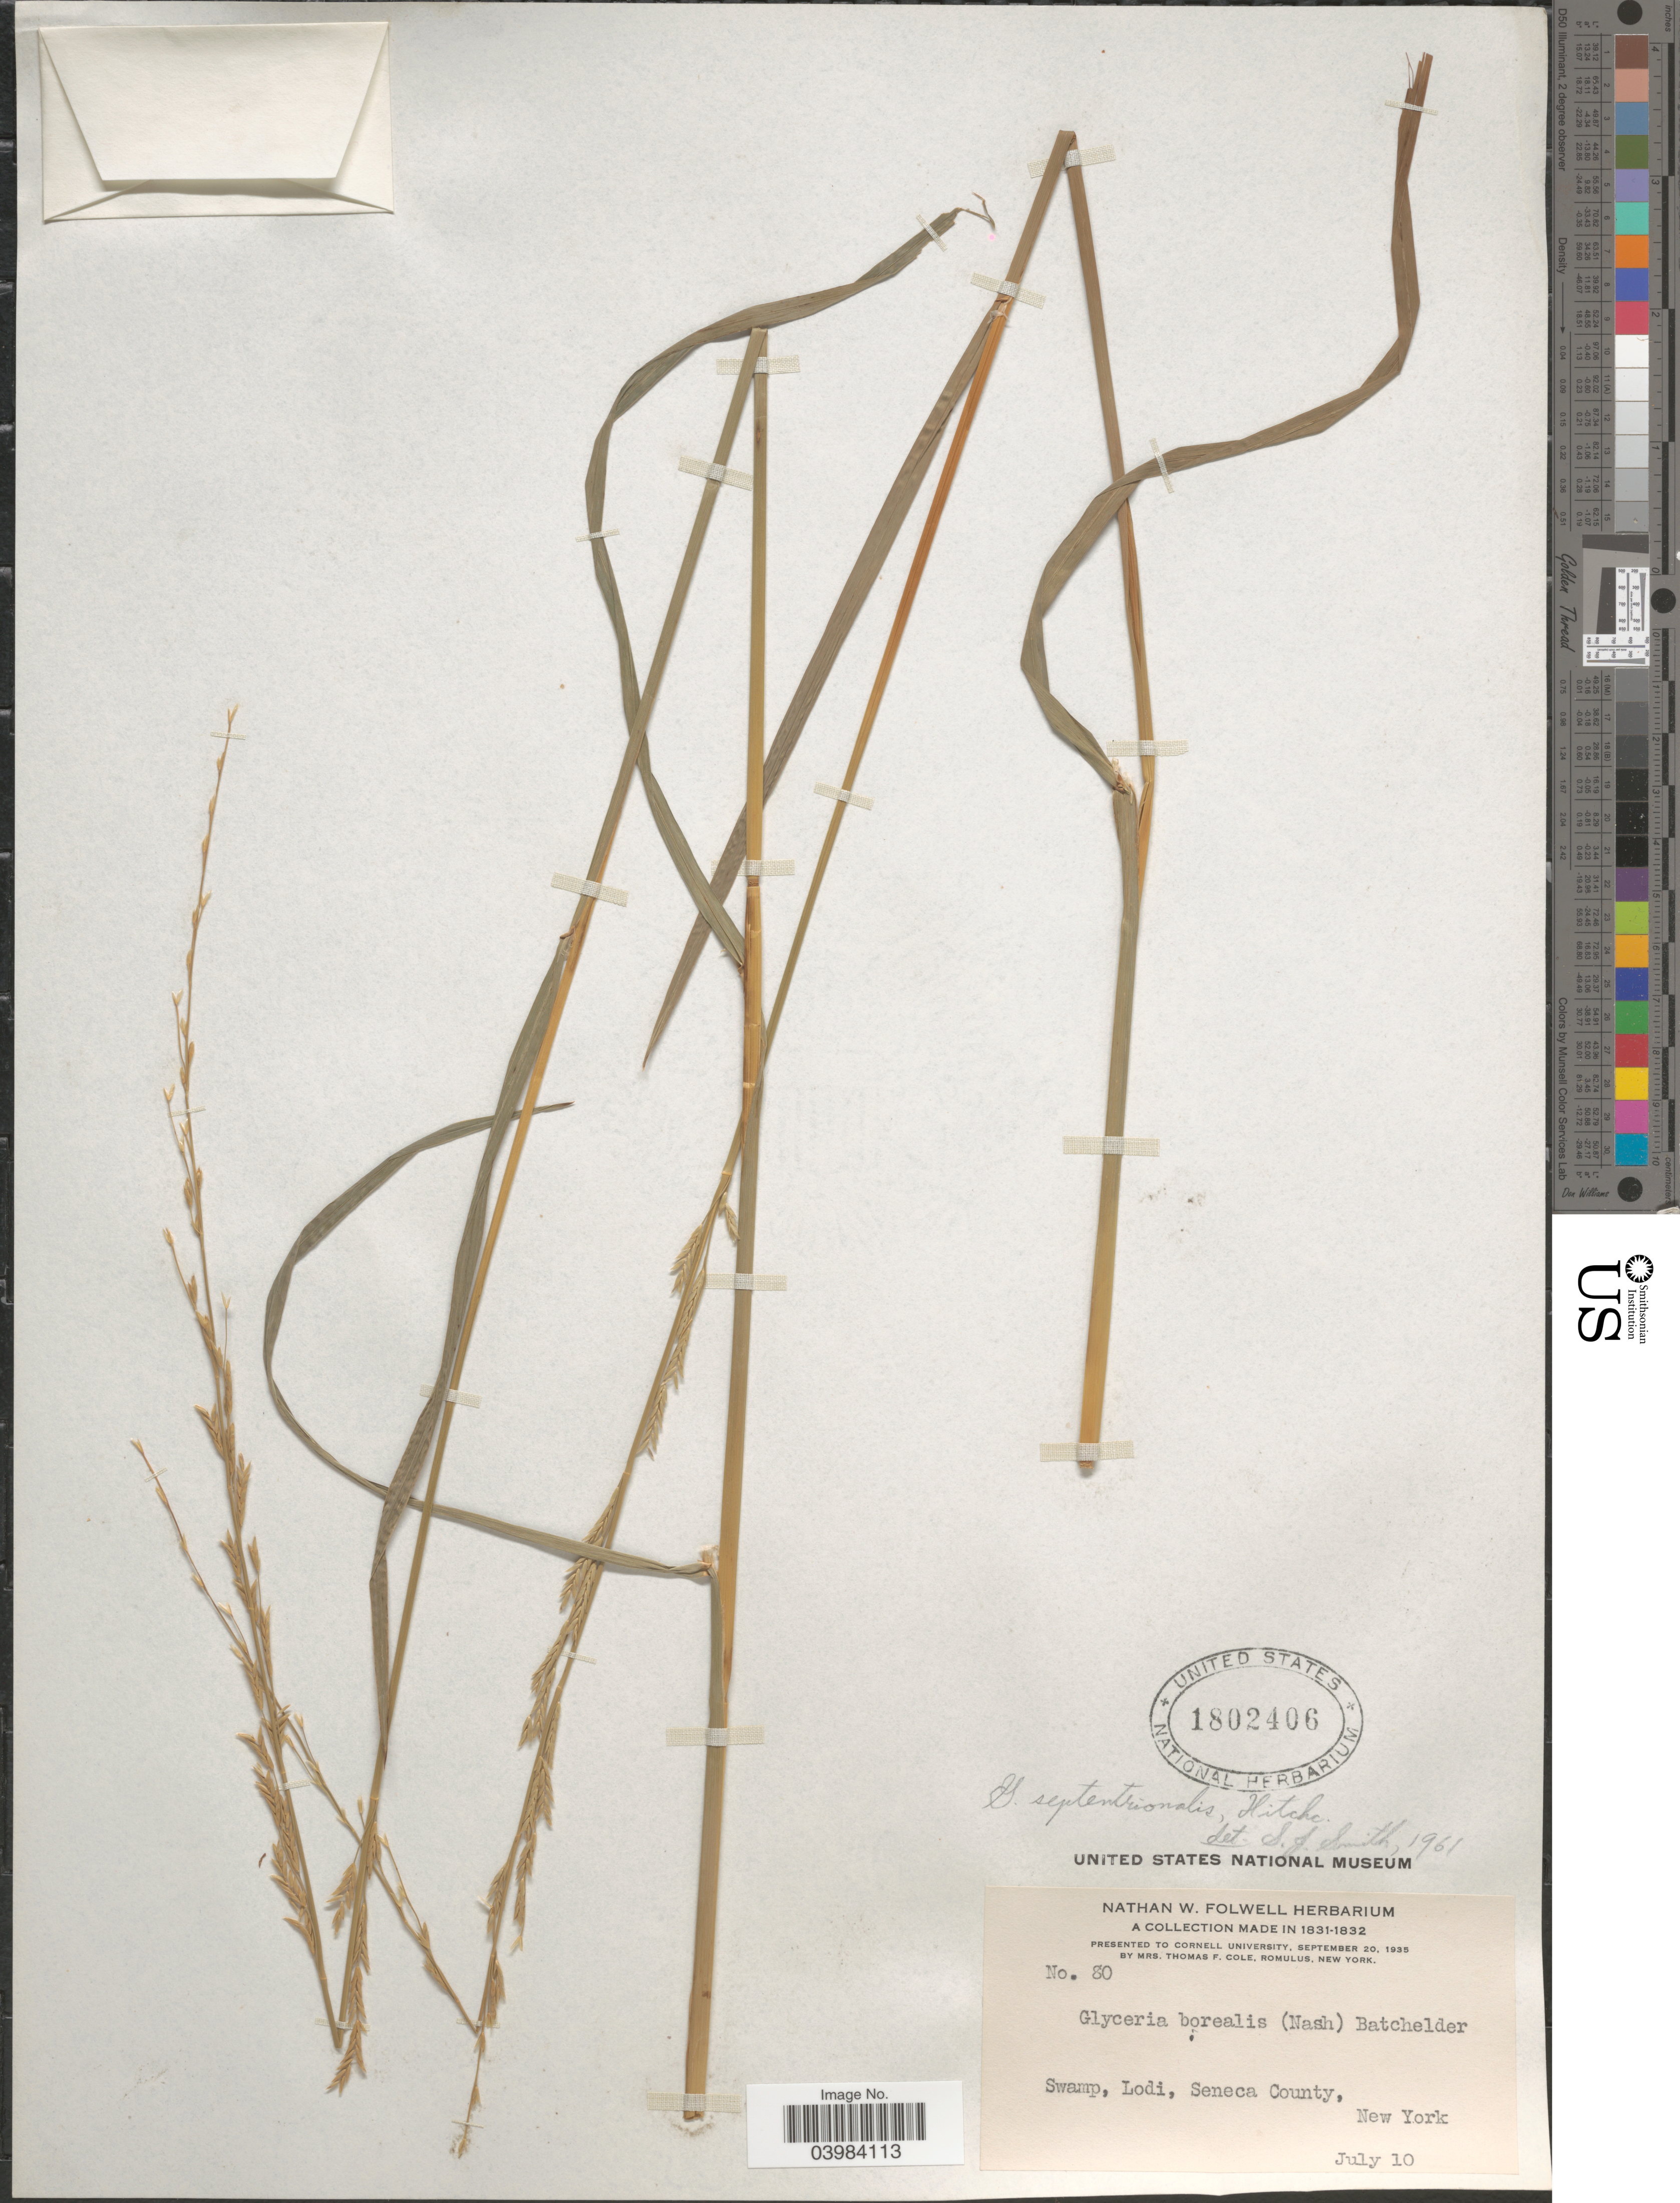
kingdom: Plantae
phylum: Tracheophyta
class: Liliopsida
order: Poales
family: Poaceae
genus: Glyceria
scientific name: Glyceria septentrionalis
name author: Hitchc.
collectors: T. Cole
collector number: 80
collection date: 1831-07-10/1832-07-10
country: United States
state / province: New York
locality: Swamp, Lodi, Seneca County.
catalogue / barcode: US 1802406